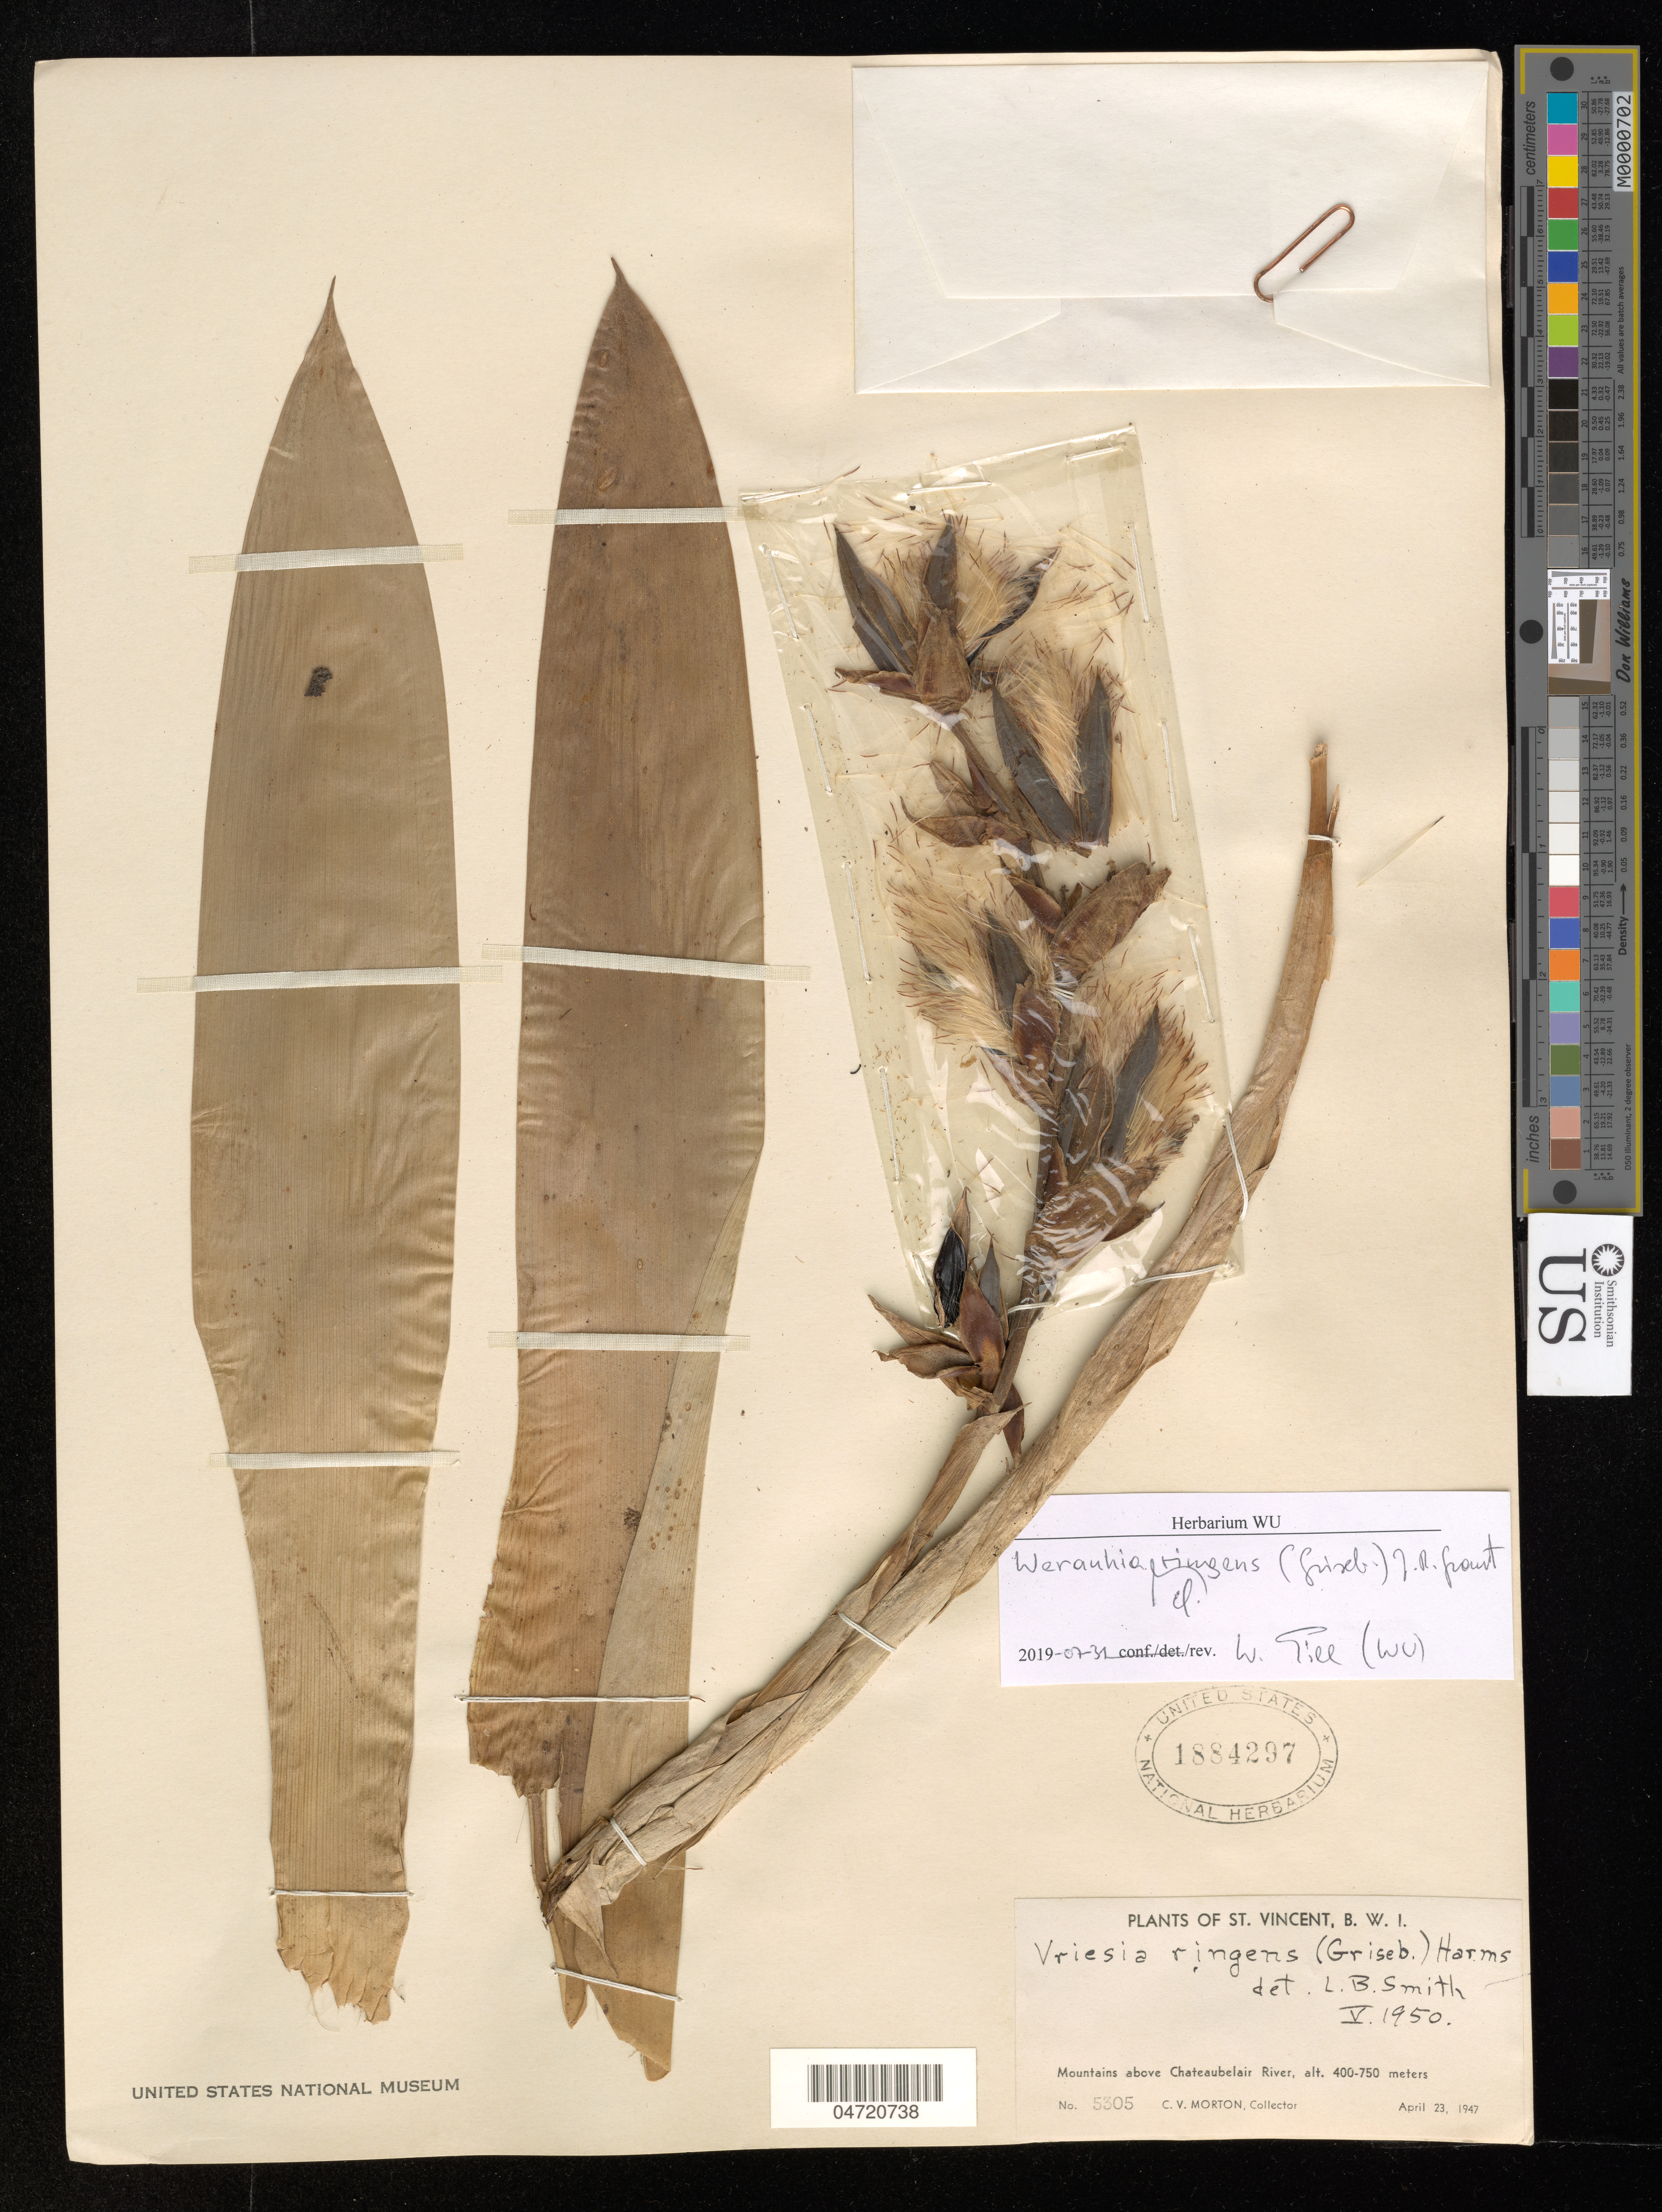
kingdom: Plantae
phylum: Tracheophyta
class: Liliopsida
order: Poales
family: Bromeliaceae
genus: Werauhia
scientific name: Werauhia ringens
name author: (Griseb.) J.R. Grant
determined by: Till, W.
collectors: C. V. Morton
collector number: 5305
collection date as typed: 23 Apr 1947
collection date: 1947-04-23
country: Dominica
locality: Mountains above Chateaubelair River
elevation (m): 400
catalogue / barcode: US 1884297